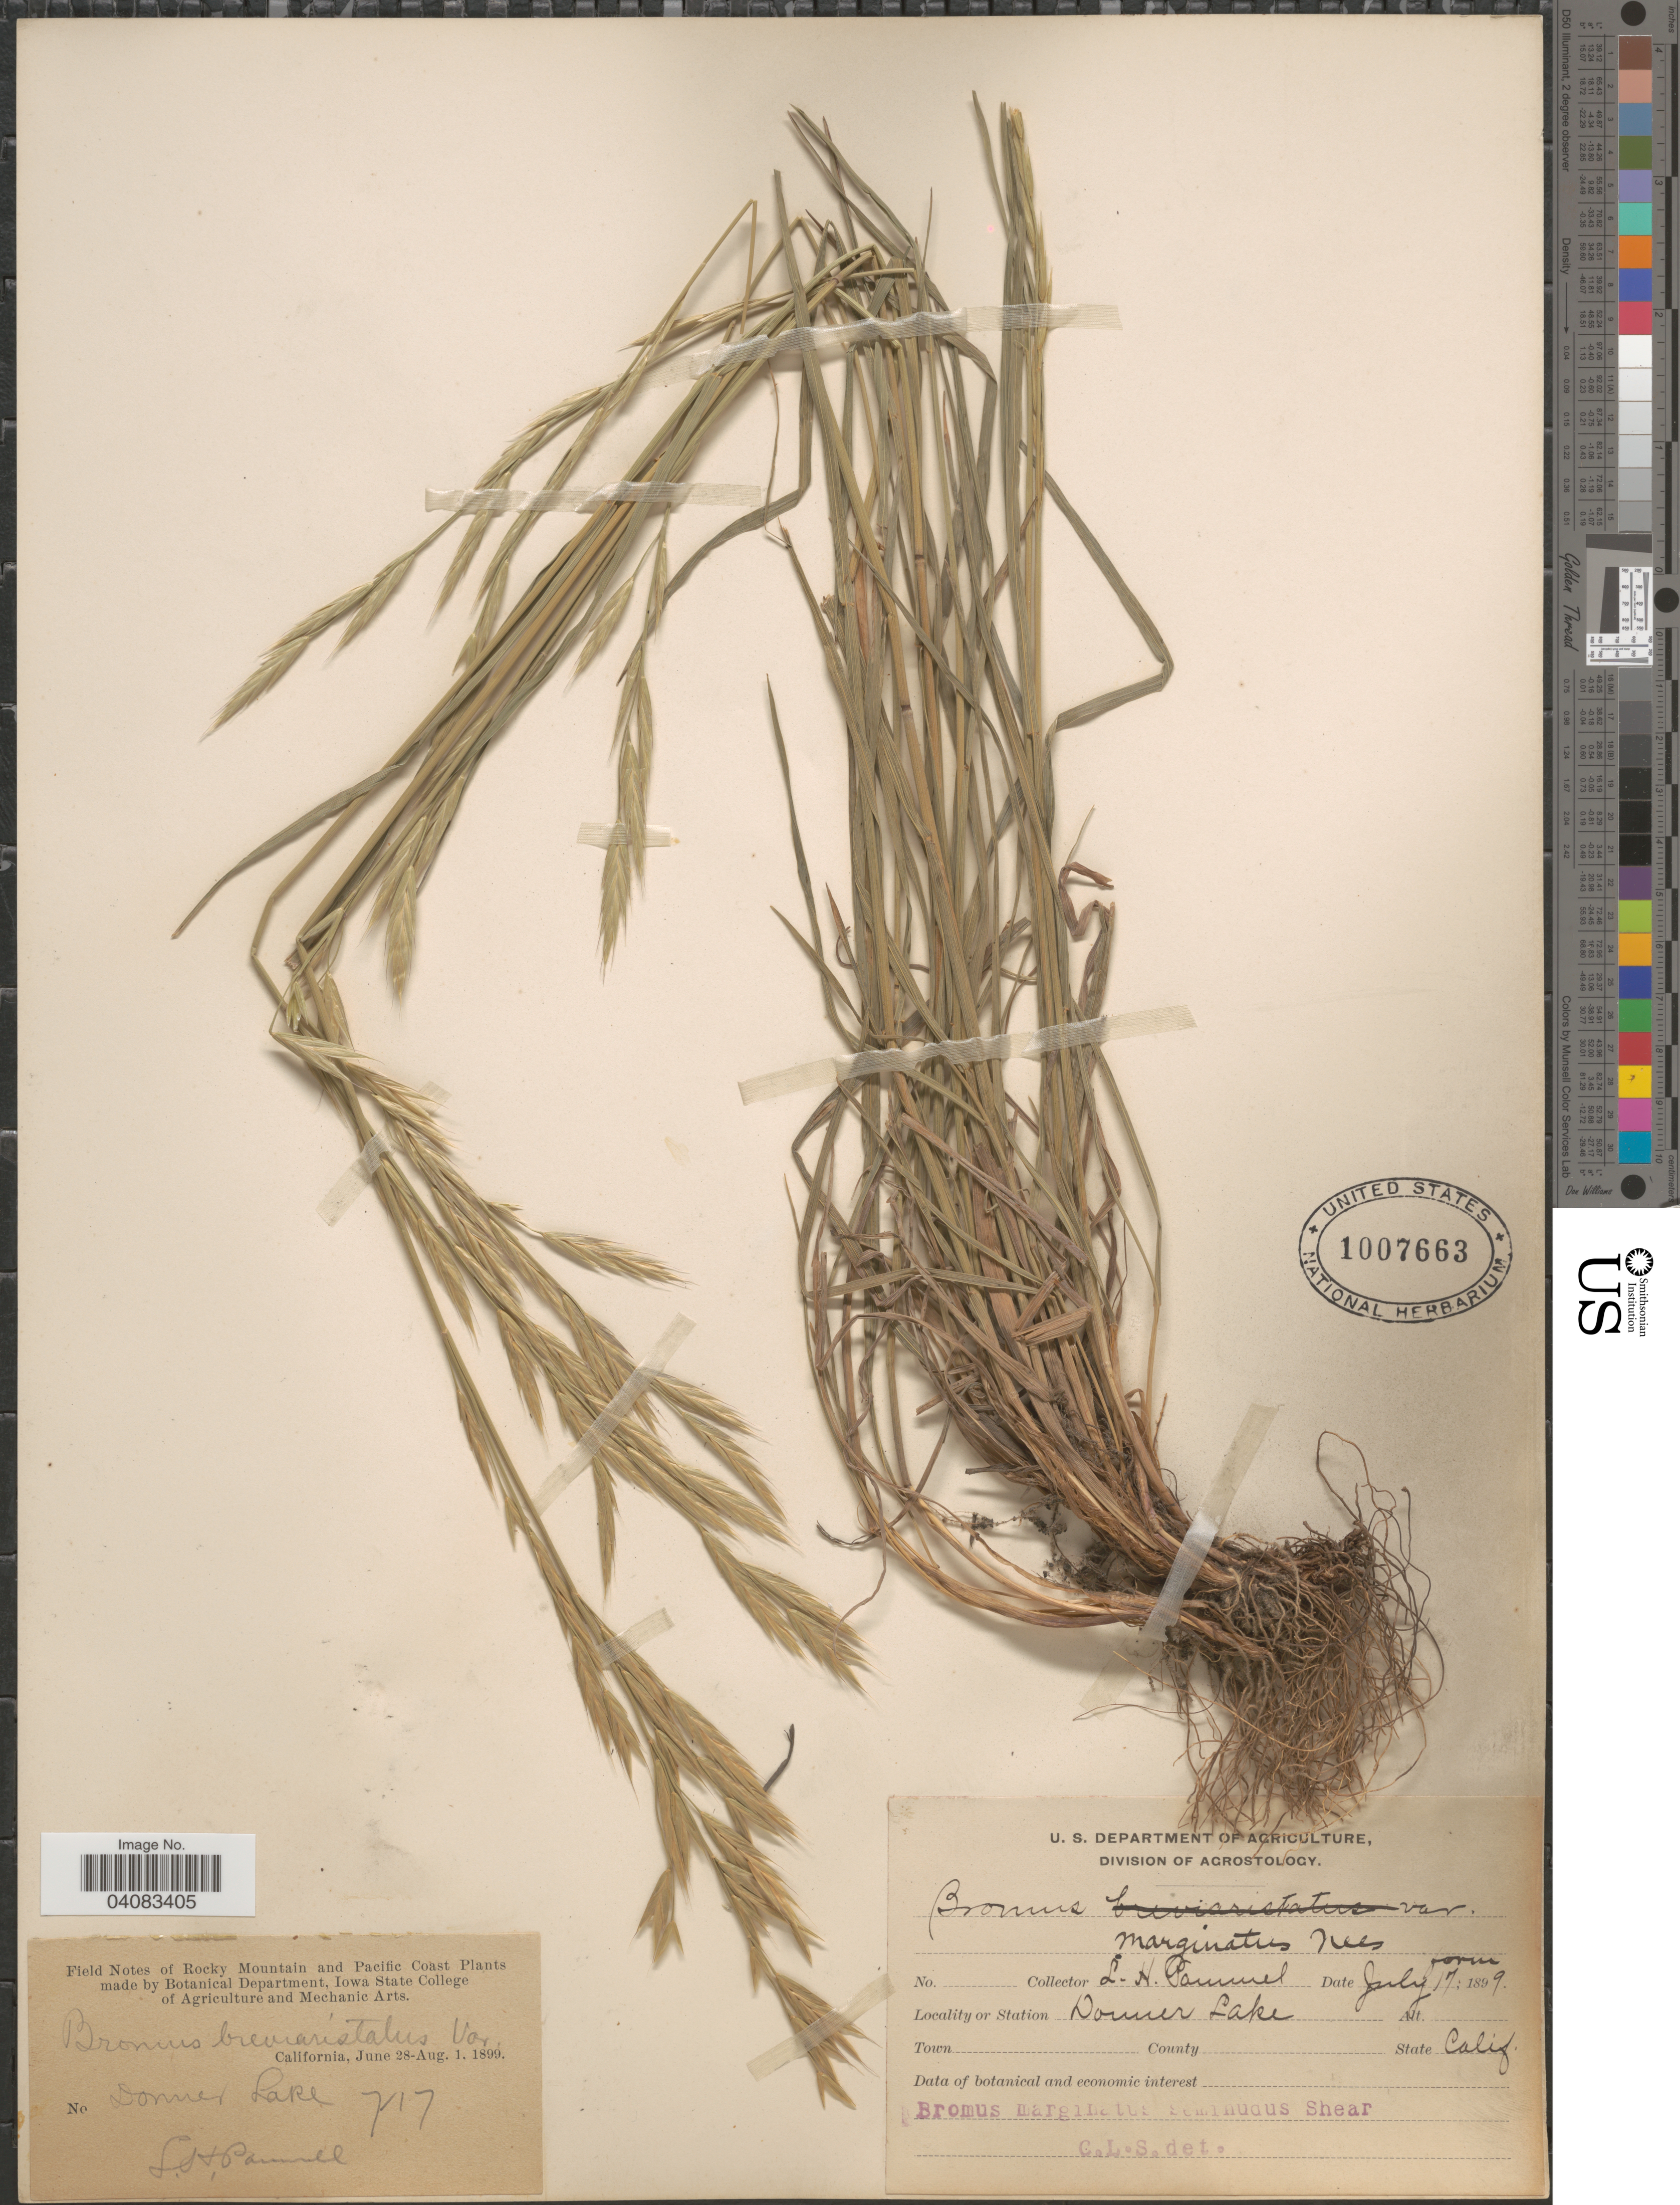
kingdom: Plantae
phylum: Tracheophyta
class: Liliopsida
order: Poales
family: Poaceae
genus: Bromus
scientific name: Bromus marginatus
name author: Nees ex Steud.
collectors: L. Pammel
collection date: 1899-07-17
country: United States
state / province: California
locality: Rocky Mountain and Pacific Coast. Donner Lake.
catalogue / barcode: US 1007663